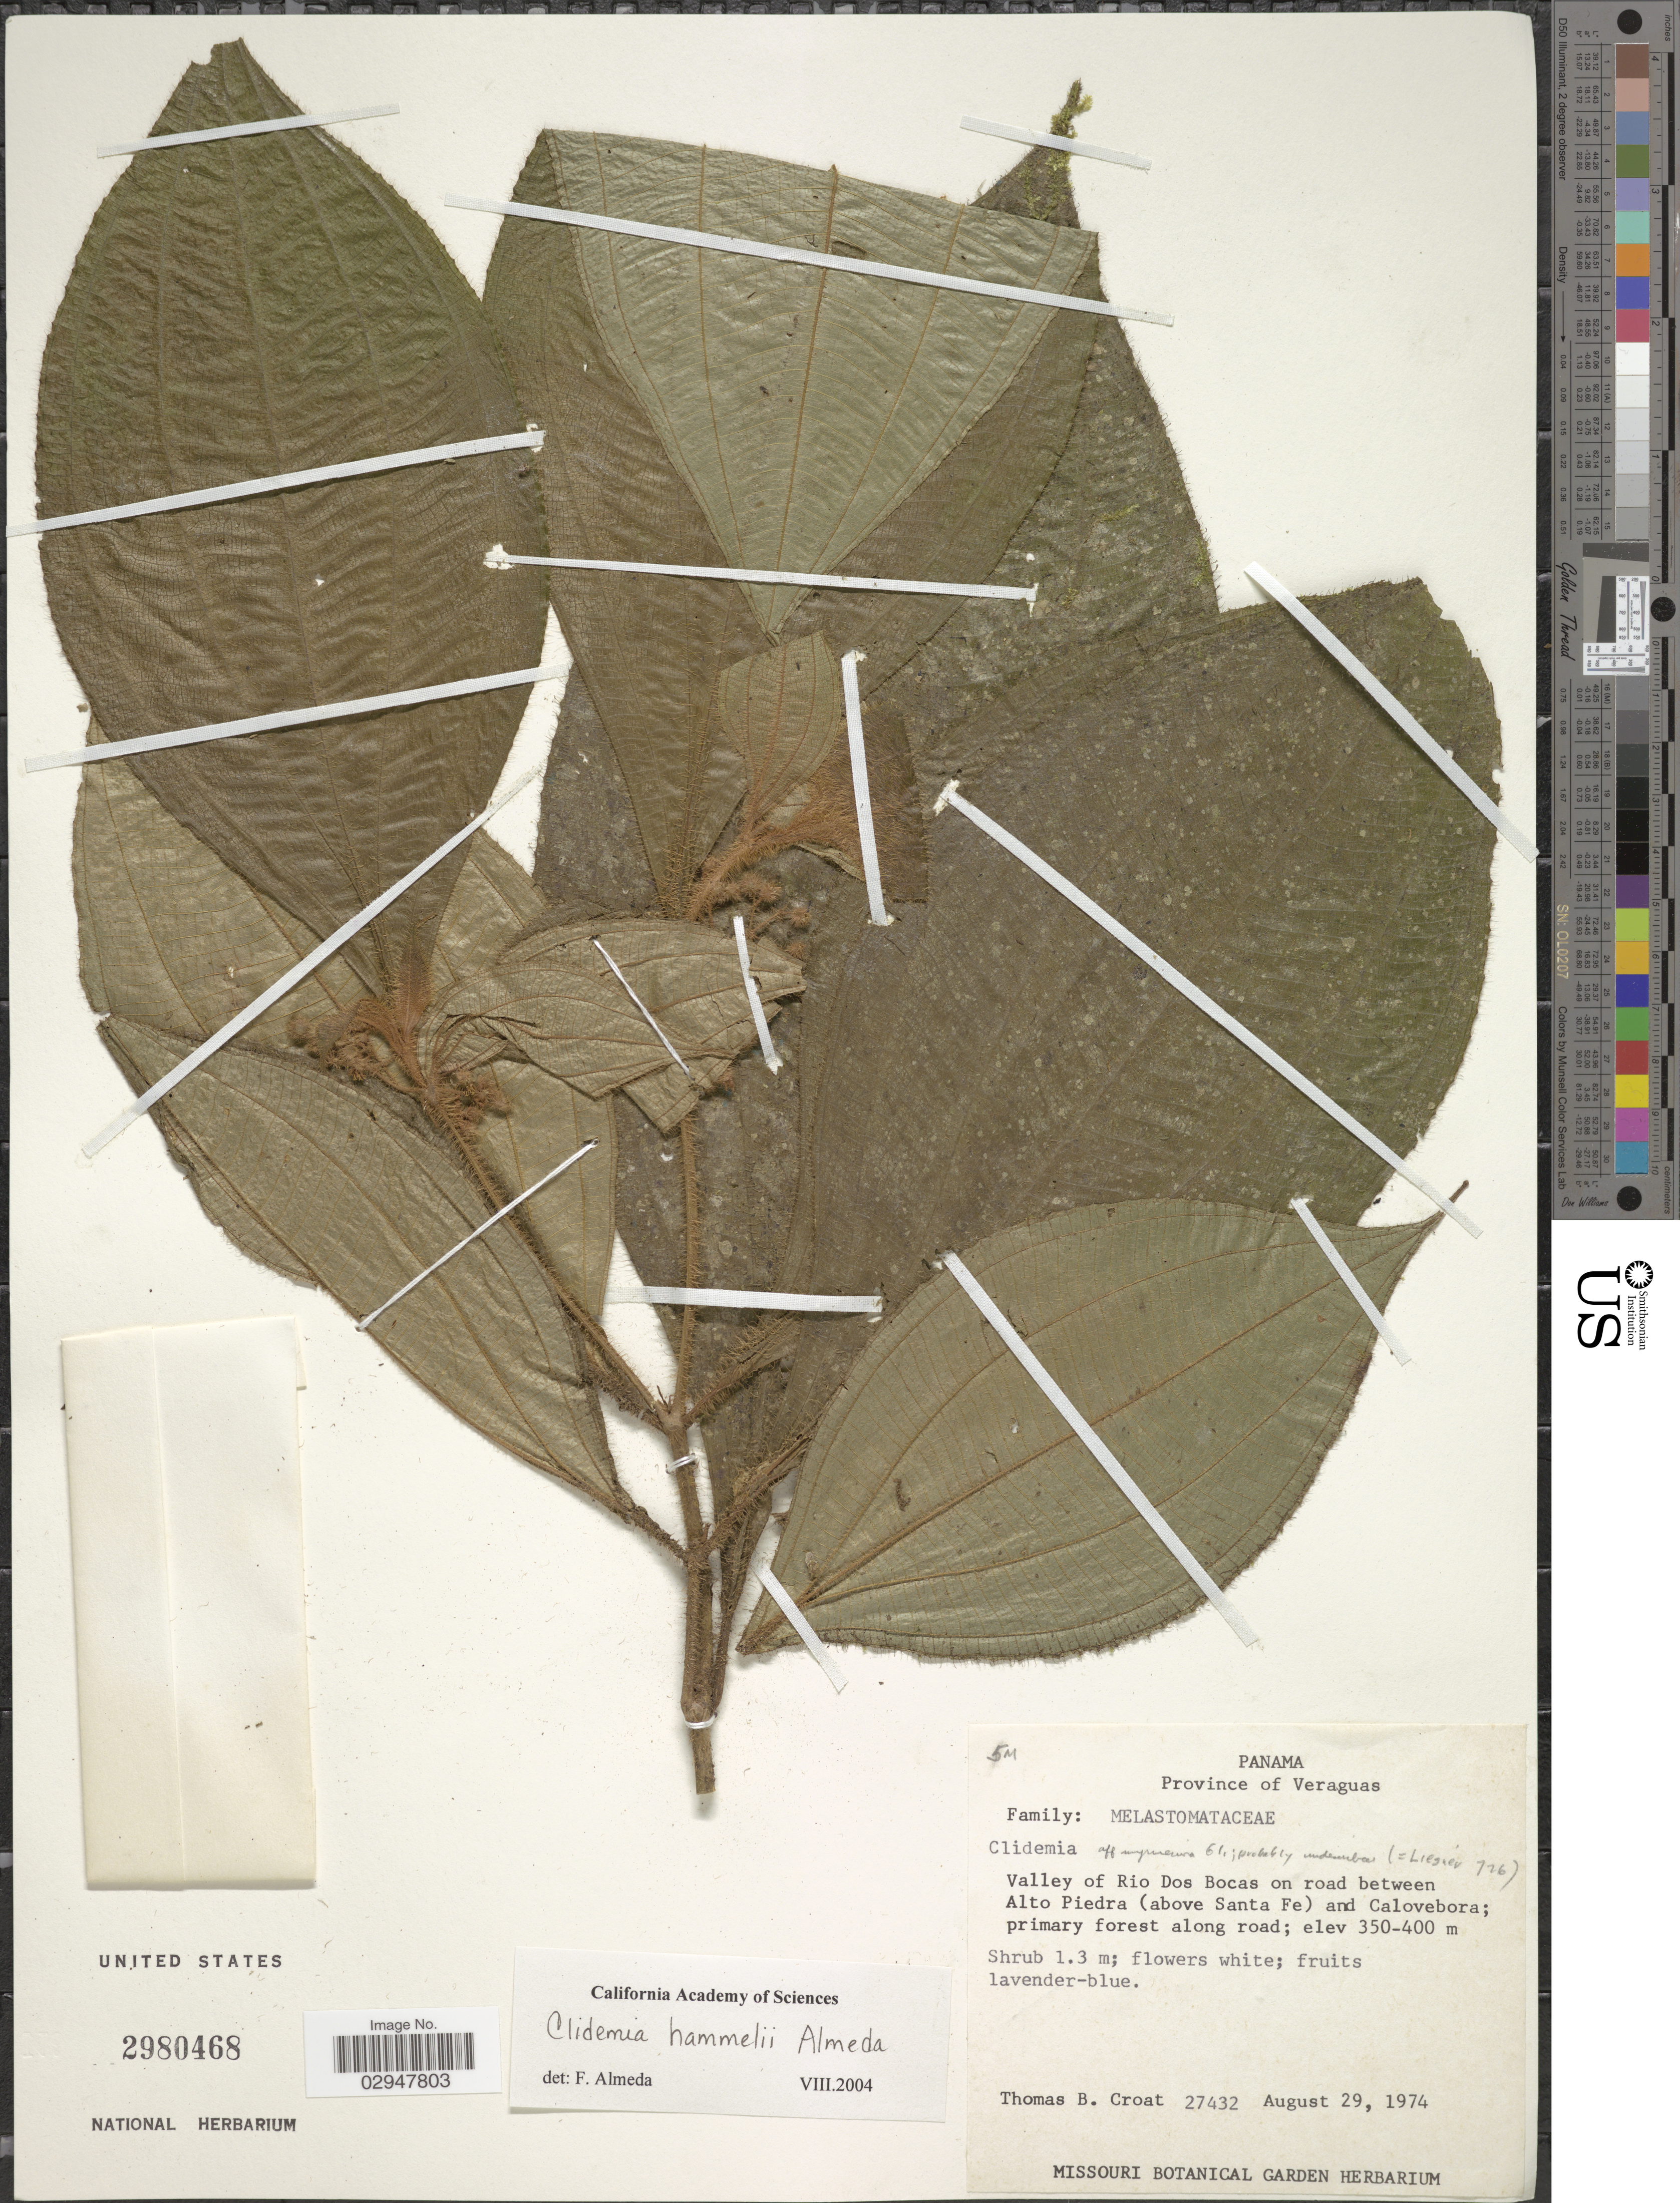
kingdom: Plantae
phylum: Tracheophyta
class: Magnoliopsida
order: Myrtales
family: Melastomataceae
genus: Clidemia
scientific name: Clidemia hammelii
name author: Almeda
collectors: T. B. Croat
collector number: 27432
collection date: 1974-08-29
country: Panama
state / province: Veraguas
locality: Valley of Rio Dos Bocas on road between Alto Piedra (above Santa Fe) and Calovebora.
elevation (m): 350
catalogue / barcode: US 2980468